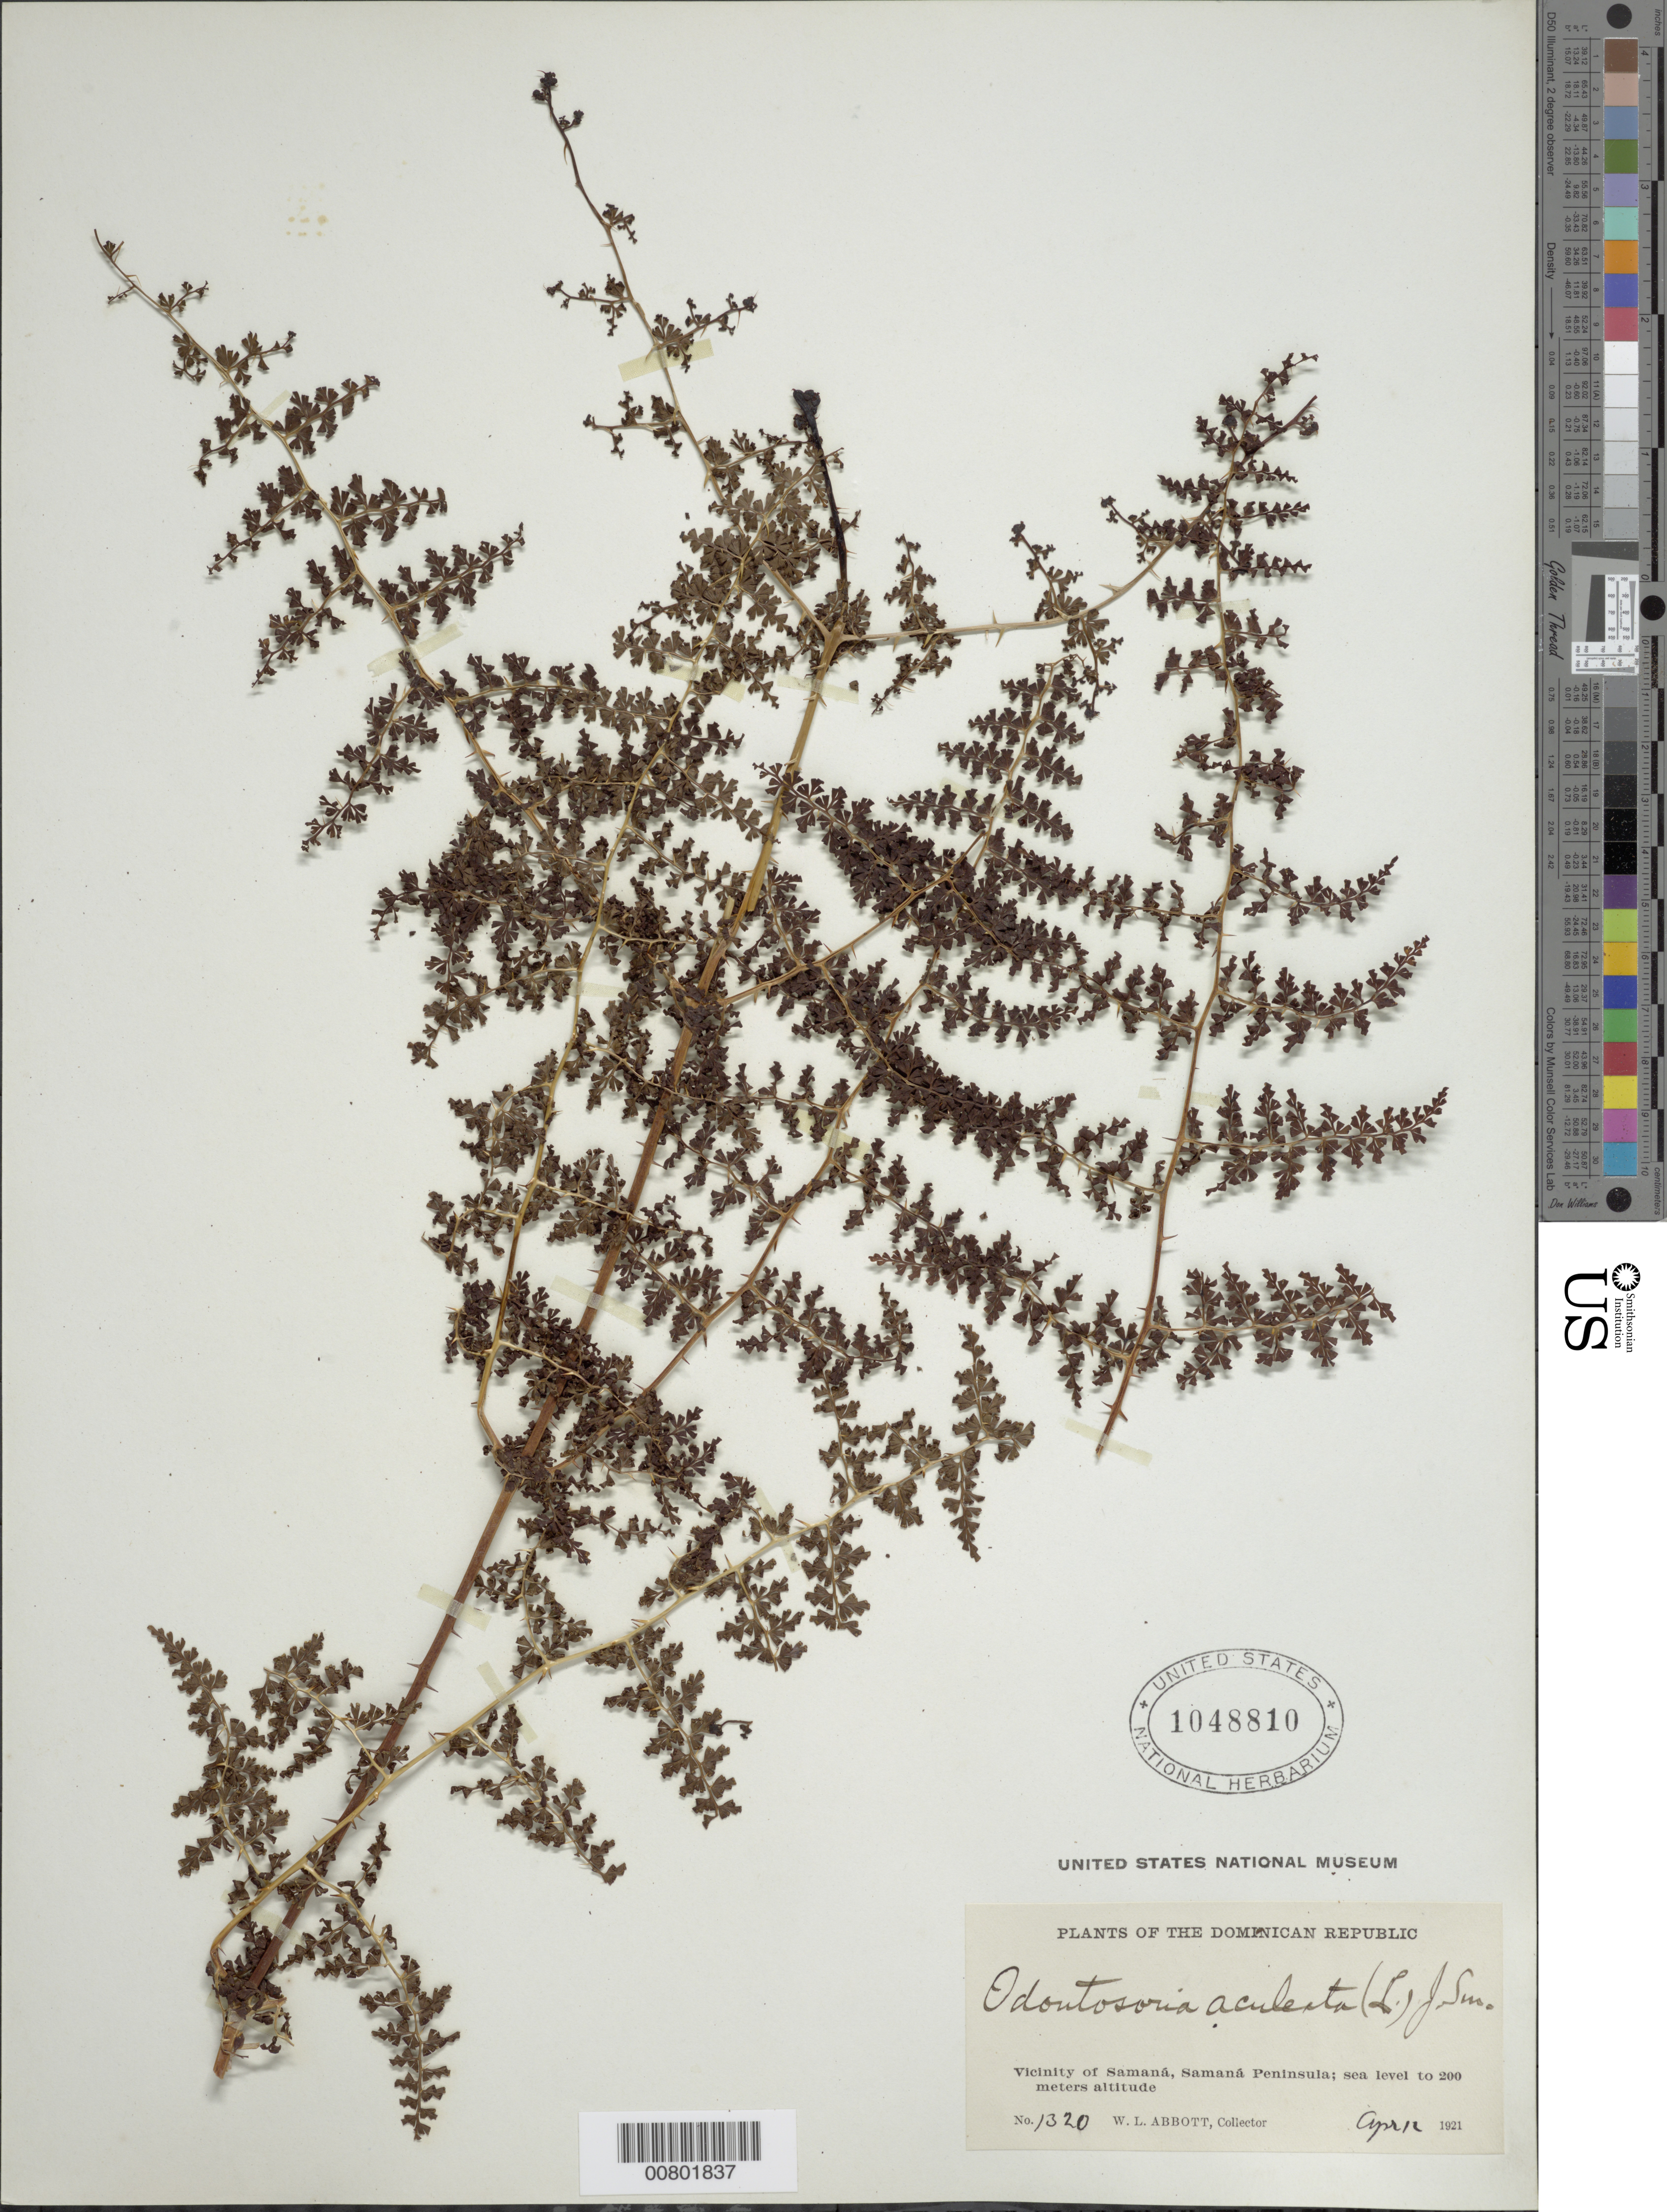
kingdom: Plantae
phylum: Tracheophyta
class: Polypodiopsida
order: Polypodiales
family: Lindsaeaceae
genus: Odontosoria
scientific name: Odontosoria aculeata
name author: (L.) J. Sm.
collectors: W. L. Abbott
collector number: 1320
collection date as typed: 12 Apr 1921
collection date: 1921-04-12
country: Dominican Republic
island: Hispaniola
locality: Samaná Peninsula, Samaná vicinity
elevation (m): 0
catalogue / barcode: US 1048810